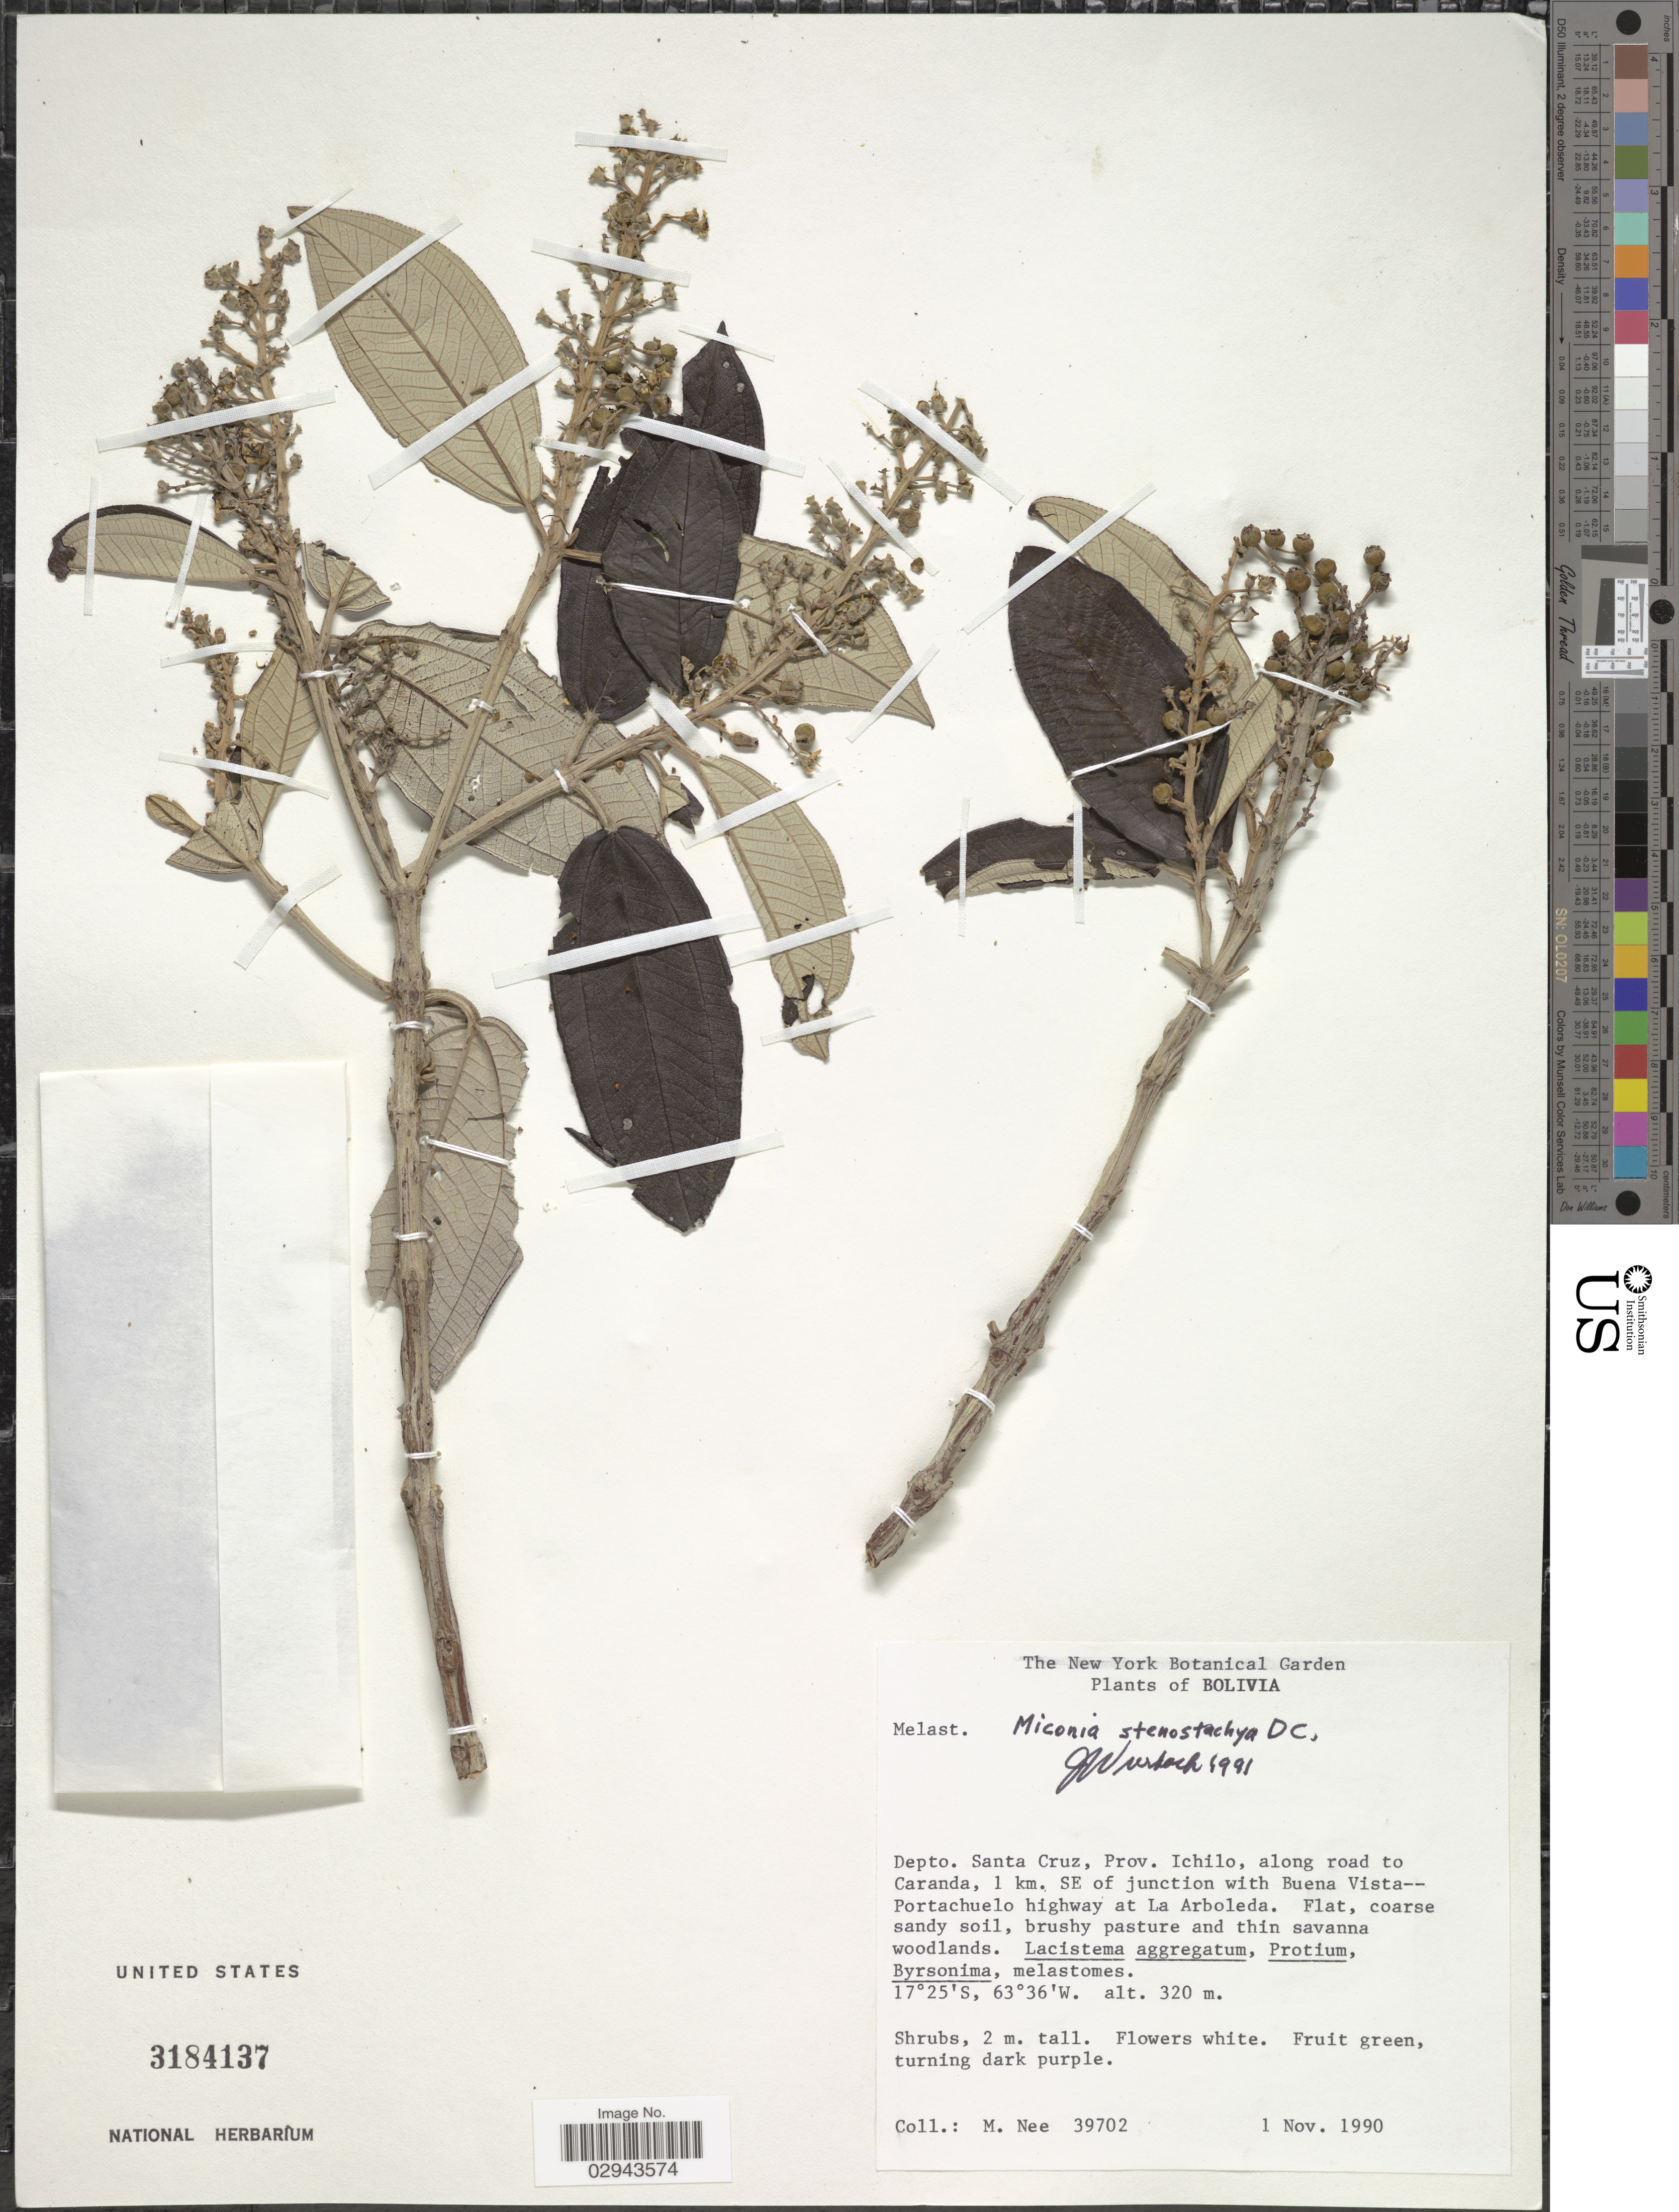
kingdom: Plantae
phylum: Tracheophyta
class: Magnoliopsida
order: Myrtales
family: Melastomataceae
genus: Miconia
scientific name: Miconia stenostachya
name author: DC.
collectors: M. Nee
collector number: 39702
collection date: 1990-11-01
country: Bolivia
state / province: Santa Cruz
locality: Depto. Santa Cruz, Prov. Ichilo, along road to Caranda, 1 km. SE of junction with Buena Vista-- Portachuelo highway at La Arboleda.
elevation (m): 320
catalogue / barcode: US 3184137